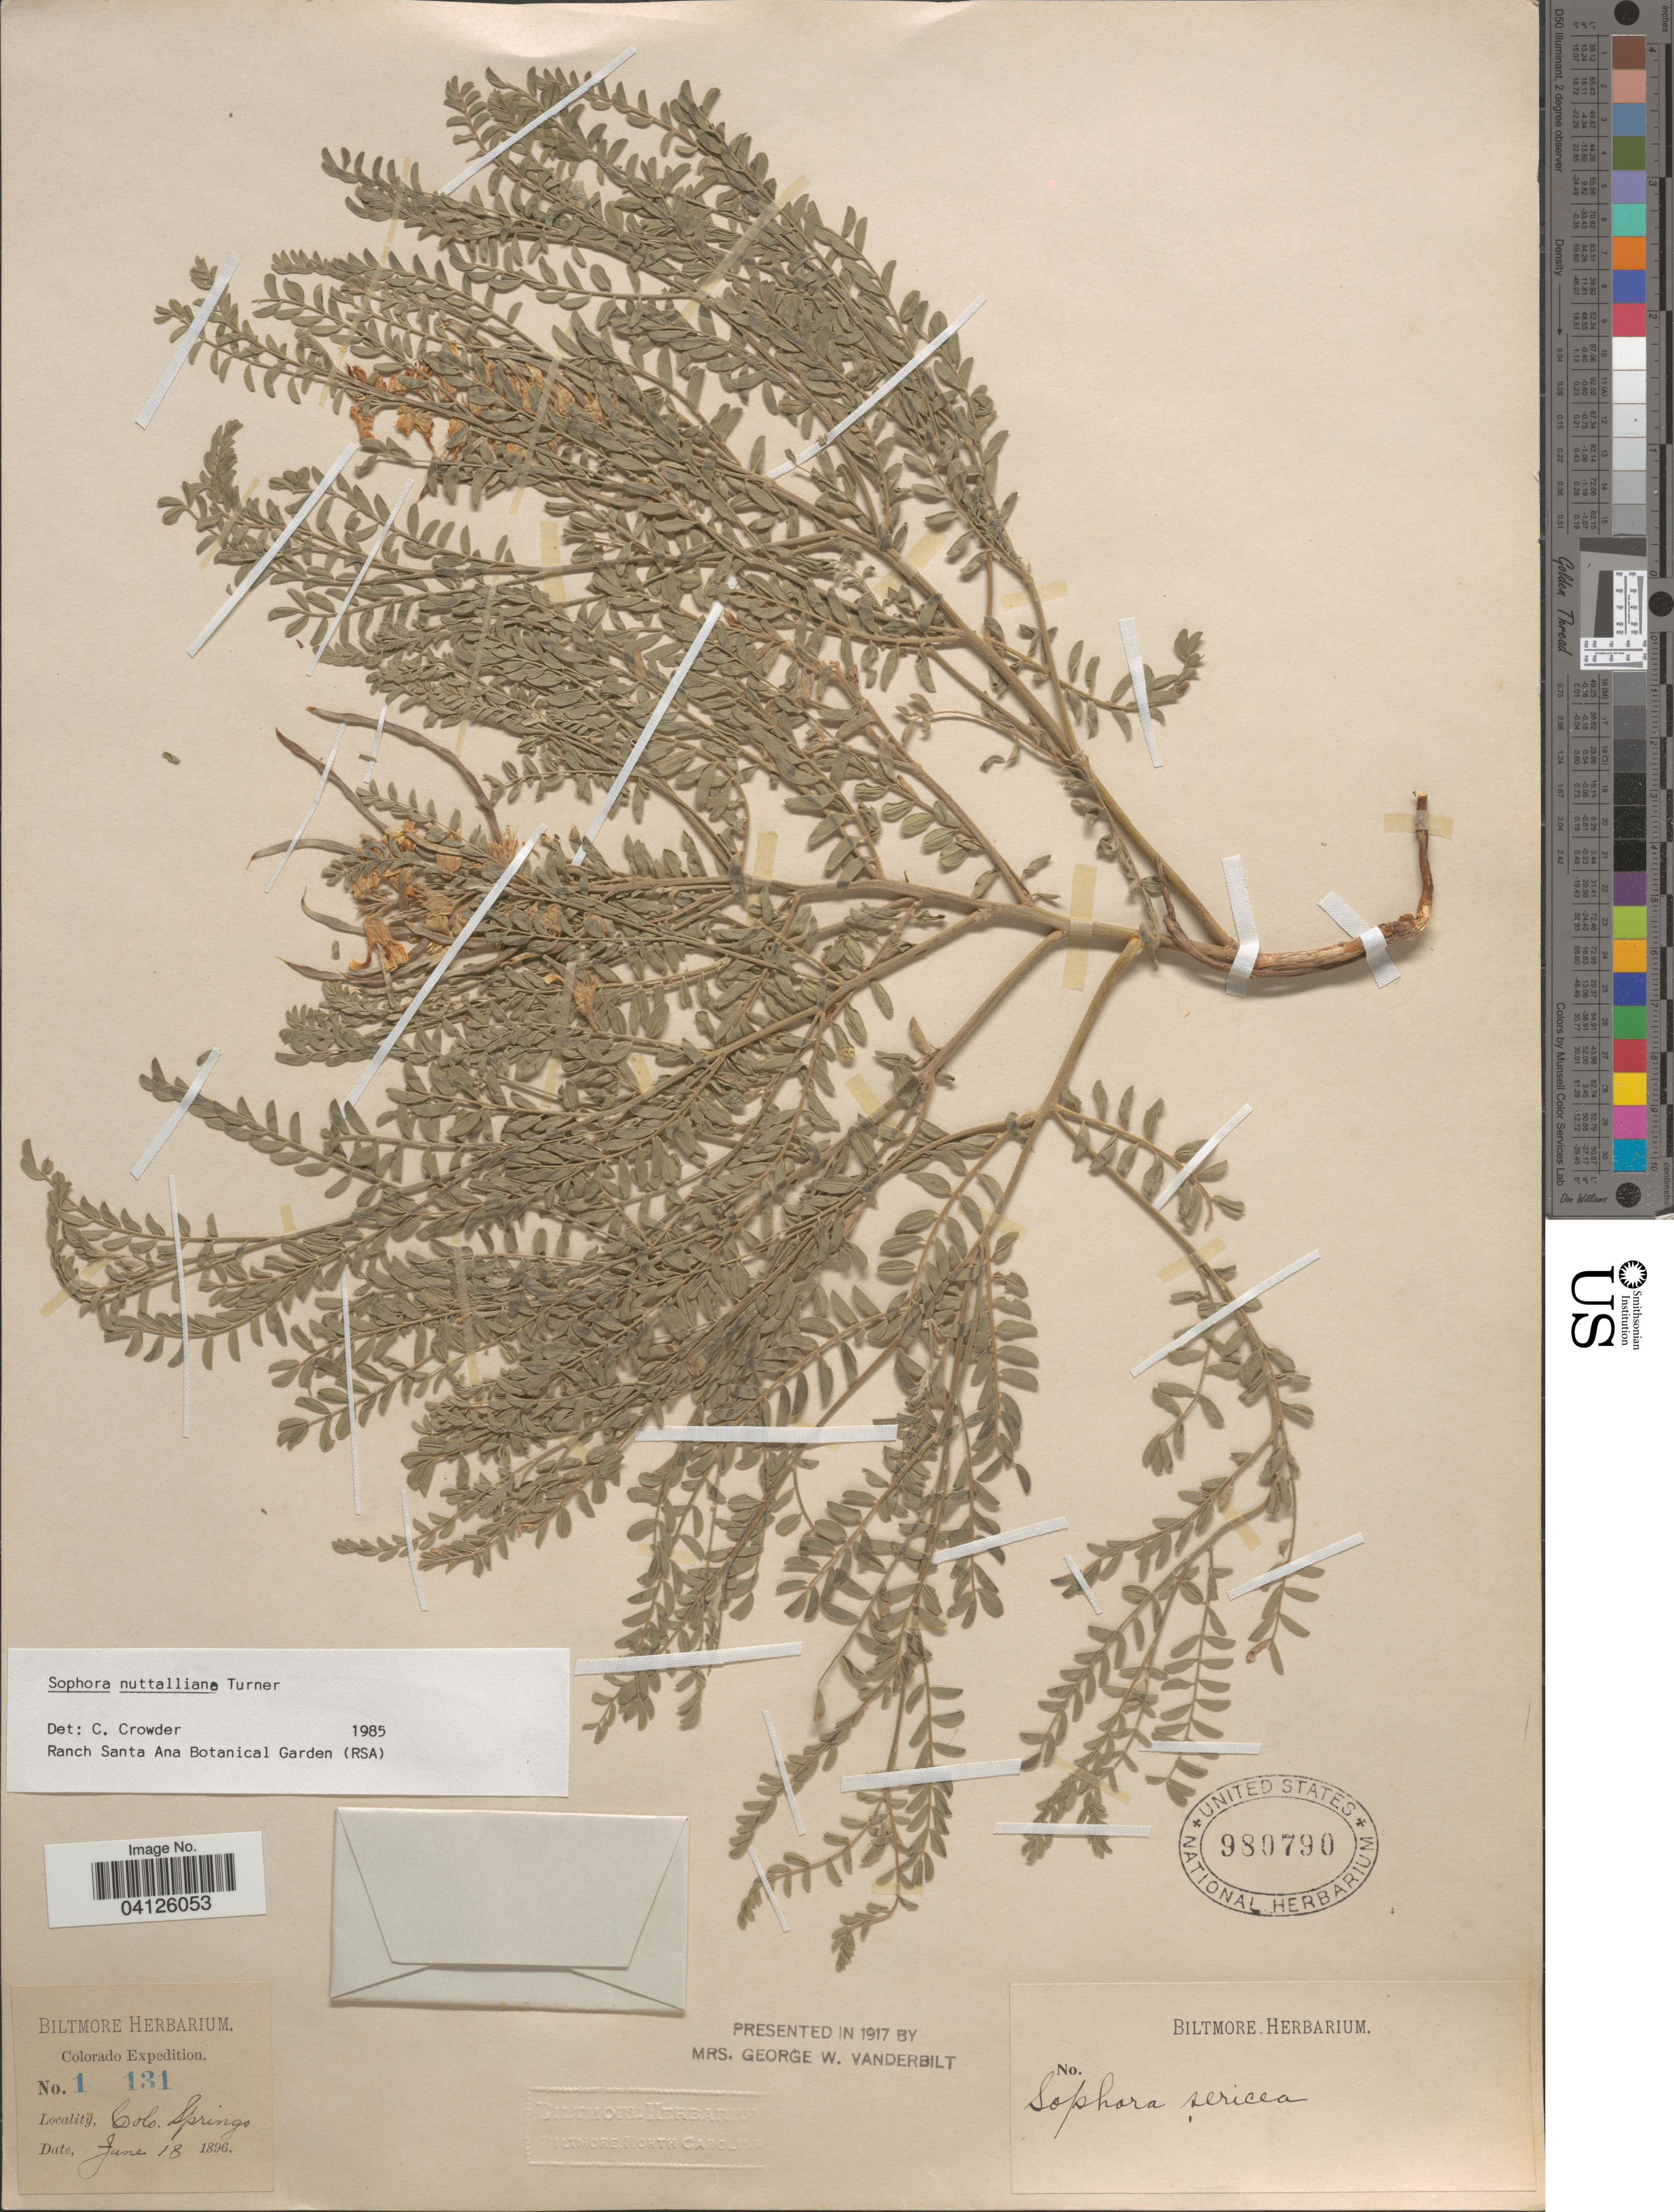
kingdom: Plantae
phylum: Tracheophyta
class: Magnoliopsida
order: Fabales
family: Fabaceae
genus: Sophora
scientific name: Sophora nuttalliana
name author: B.L. Turner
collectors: ex herb. Biltmore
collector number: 1131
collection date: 1896-06-18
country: United States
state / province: Colorado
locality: Colorado Expedition. Colo. Springs.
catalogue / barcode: US 980790